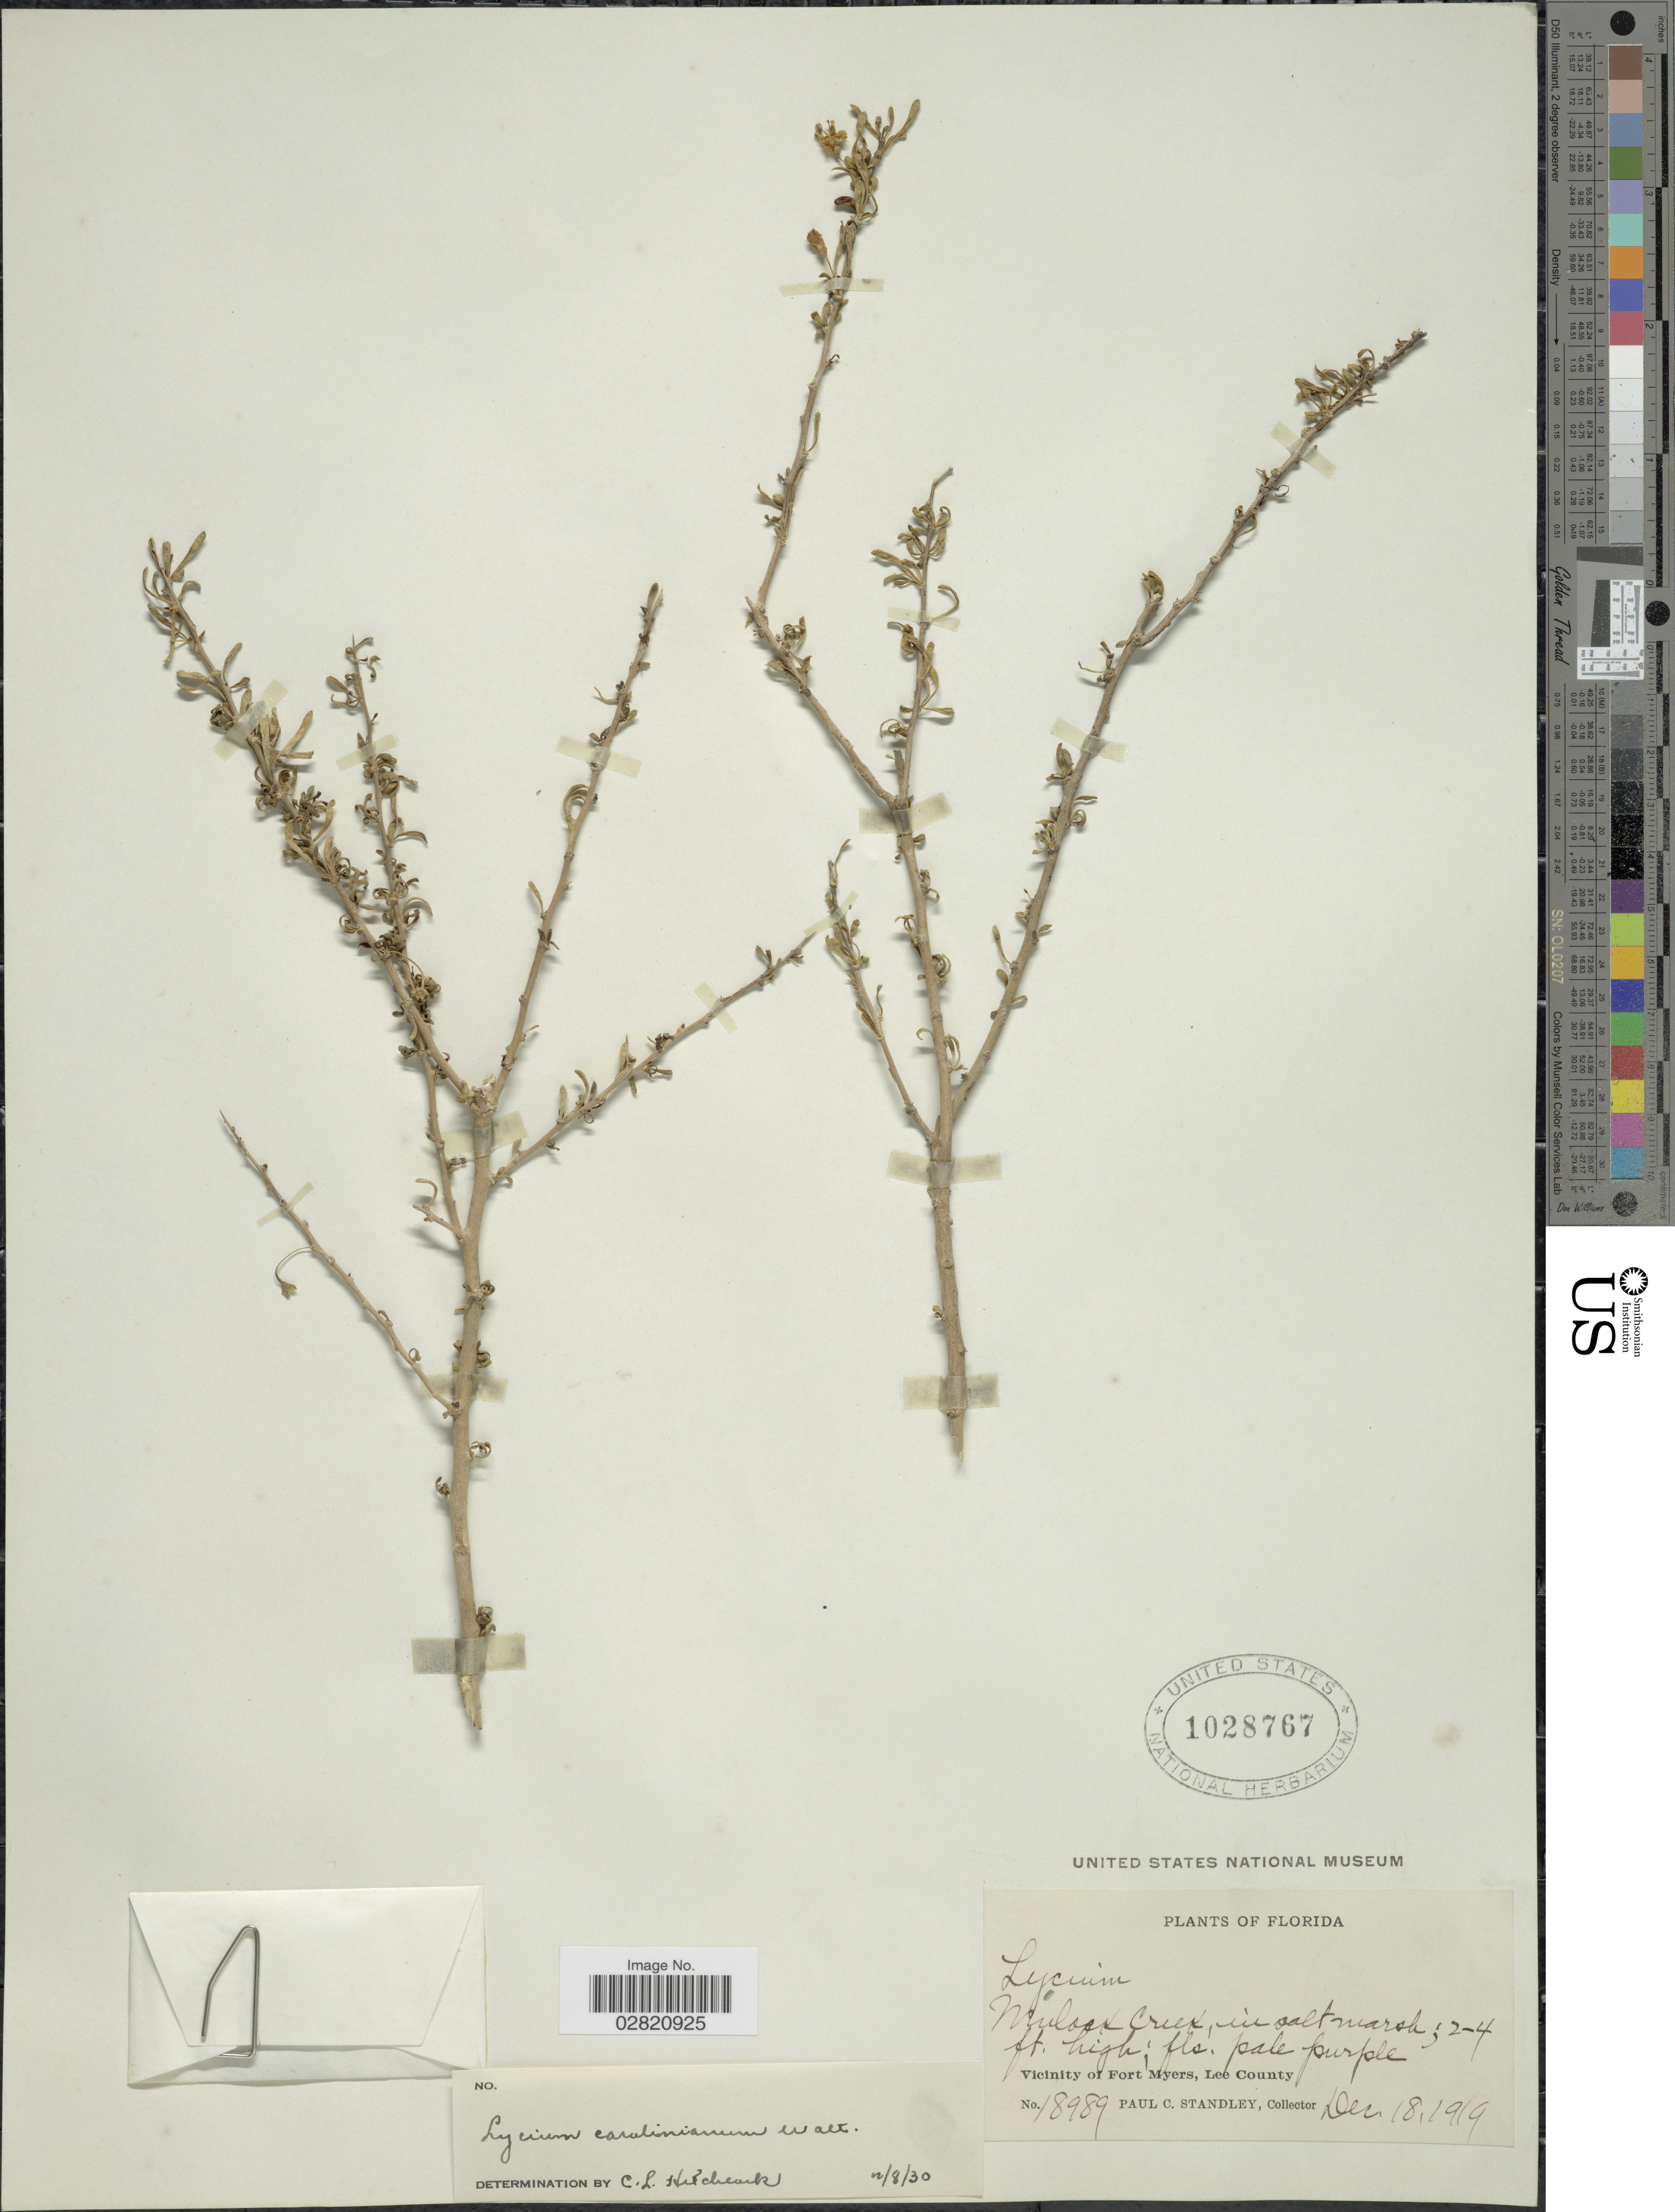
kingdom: Plantae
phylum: Tracheophyta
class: Magnoliopsida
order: Solanales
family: Solanaceae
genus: Lycium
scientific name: Lycium carolinianum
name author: Walter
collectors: P. C. Standley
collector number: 18989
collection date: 1919-12-18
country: United States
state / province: Florida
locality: Mulock Creek, Vicinity of Fort Myers, Lee County.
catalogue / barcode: US 1028767